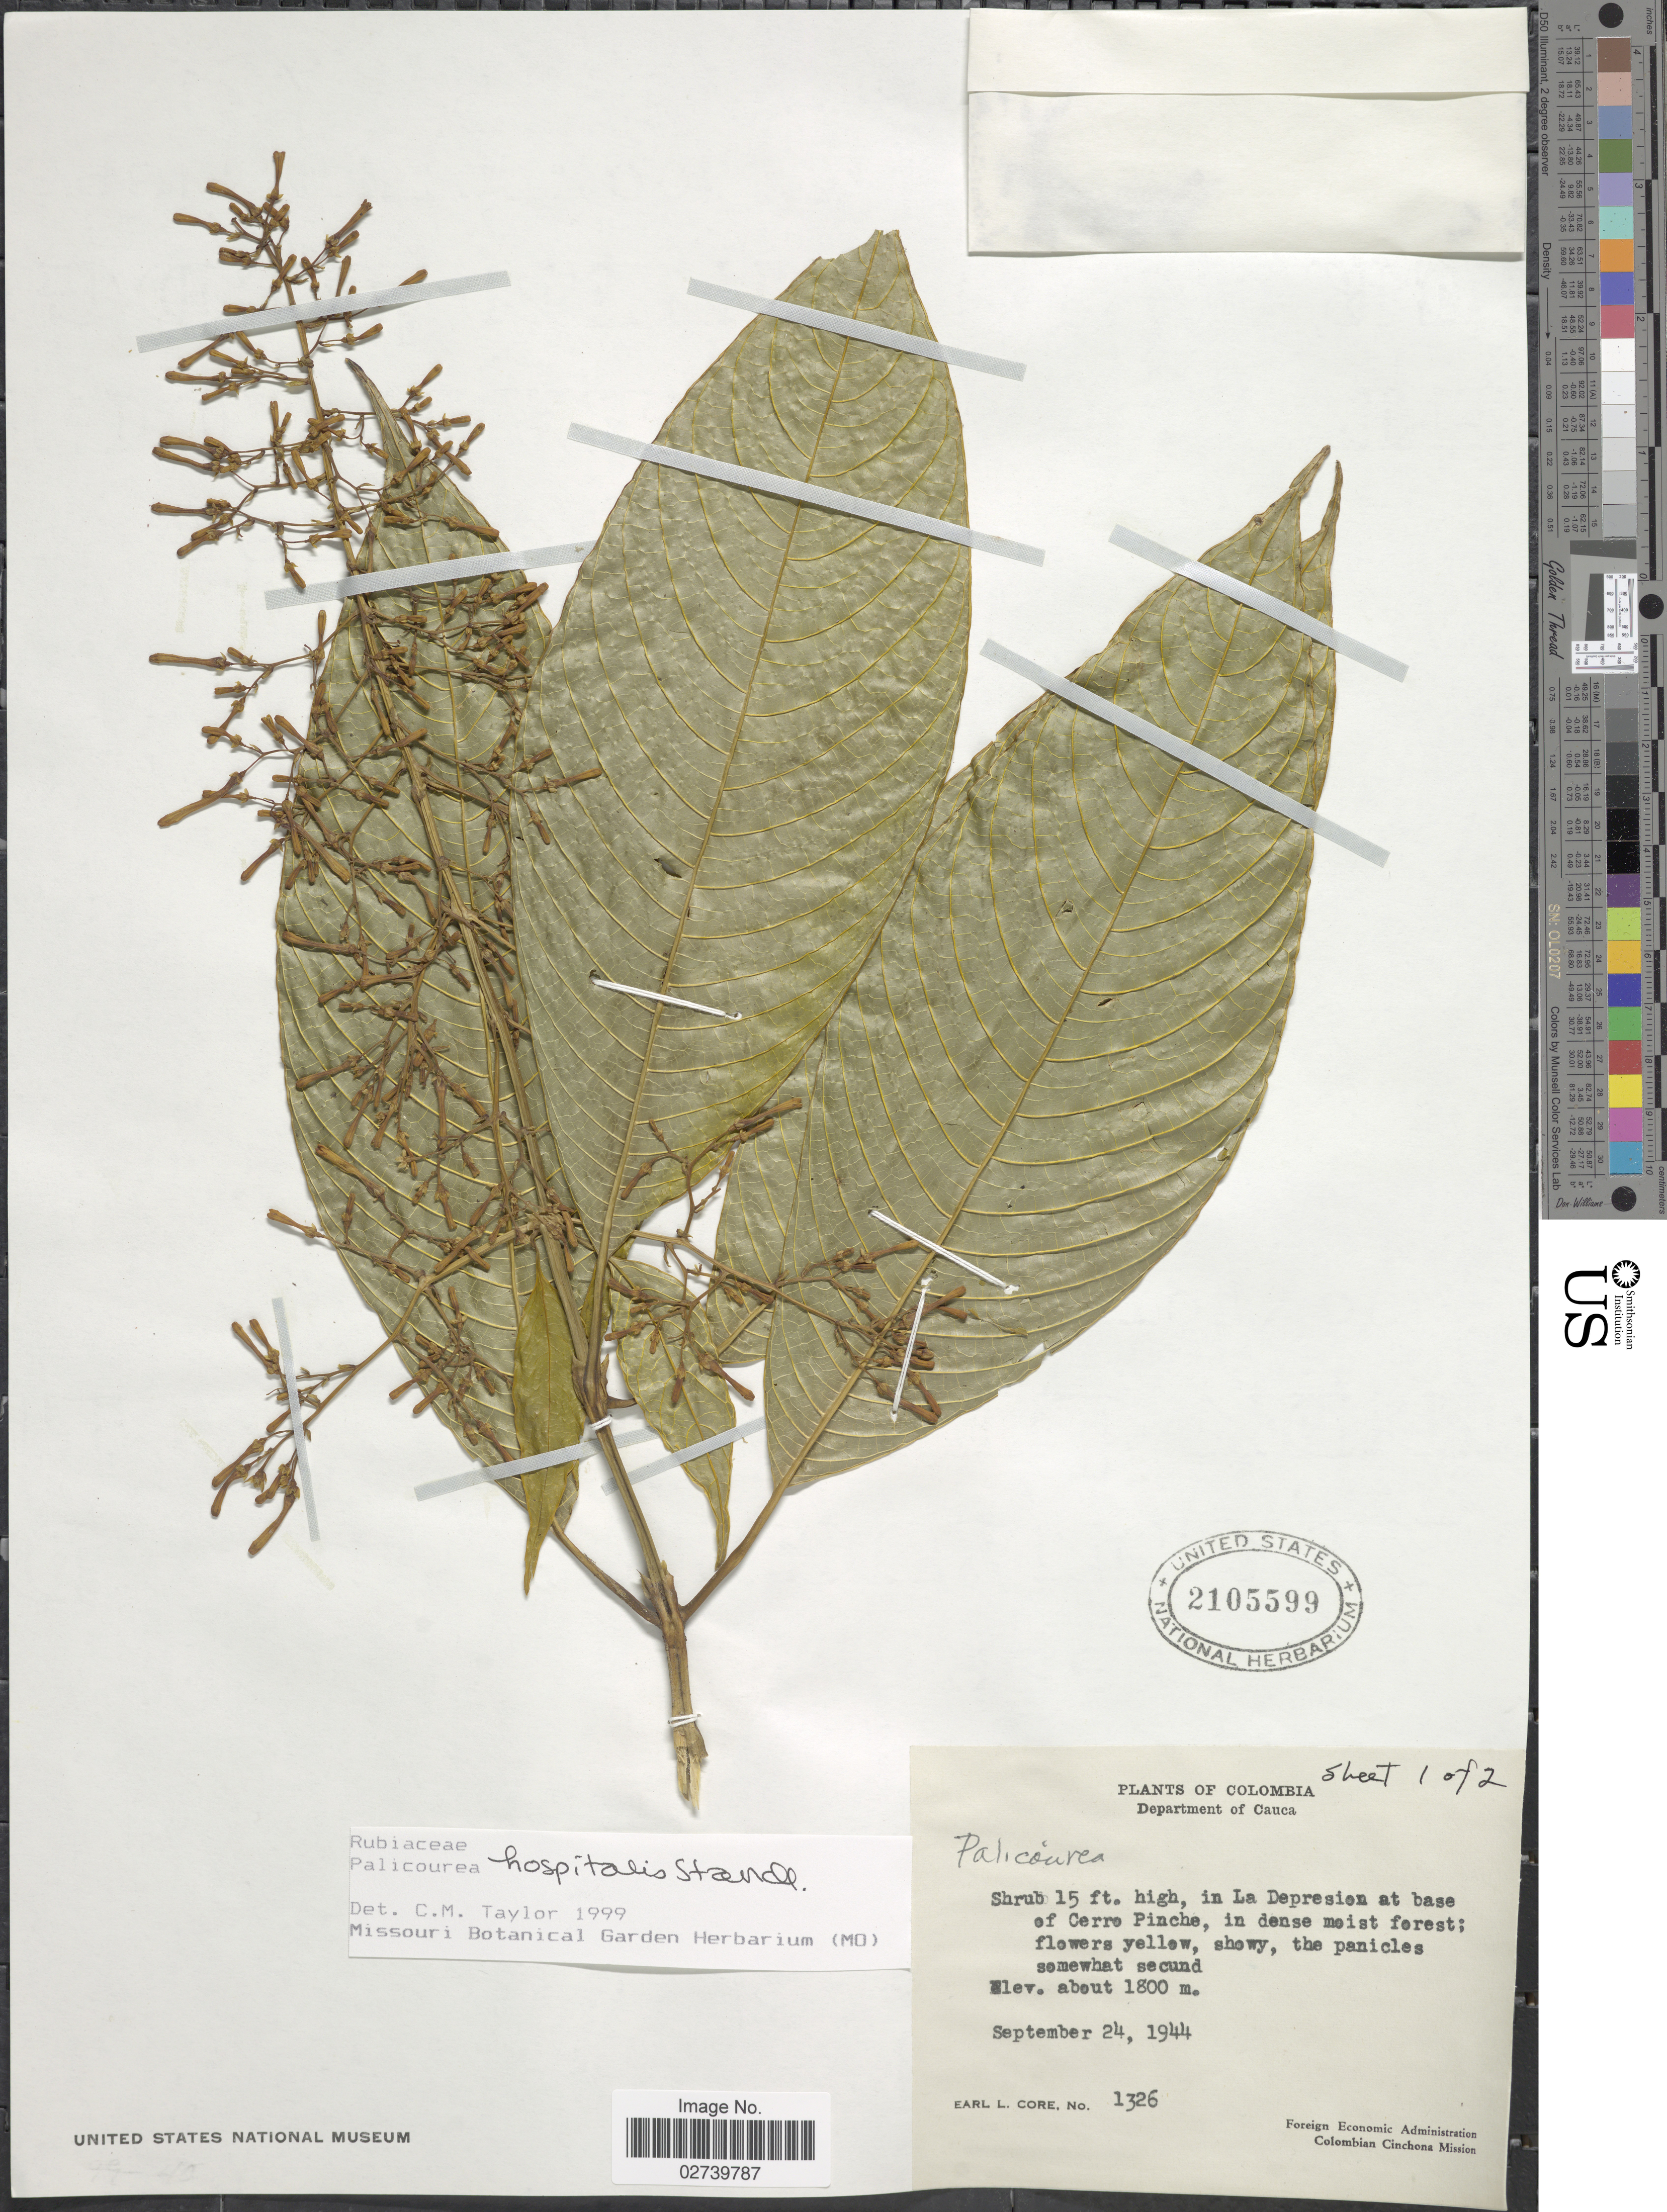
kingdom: Plantae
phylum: Tracheophyta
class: Magnoliopsida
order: Gentianales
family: Rubiaceae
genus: Palicourea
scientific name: Palicourea hospitalis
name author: Standl.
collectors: E. L. Core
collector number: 1326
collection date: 1944-09-24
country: Colombia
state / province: Cauca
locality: In La Depresion at base of Cerro Pinche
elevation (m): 1800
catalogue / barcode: US 2105599